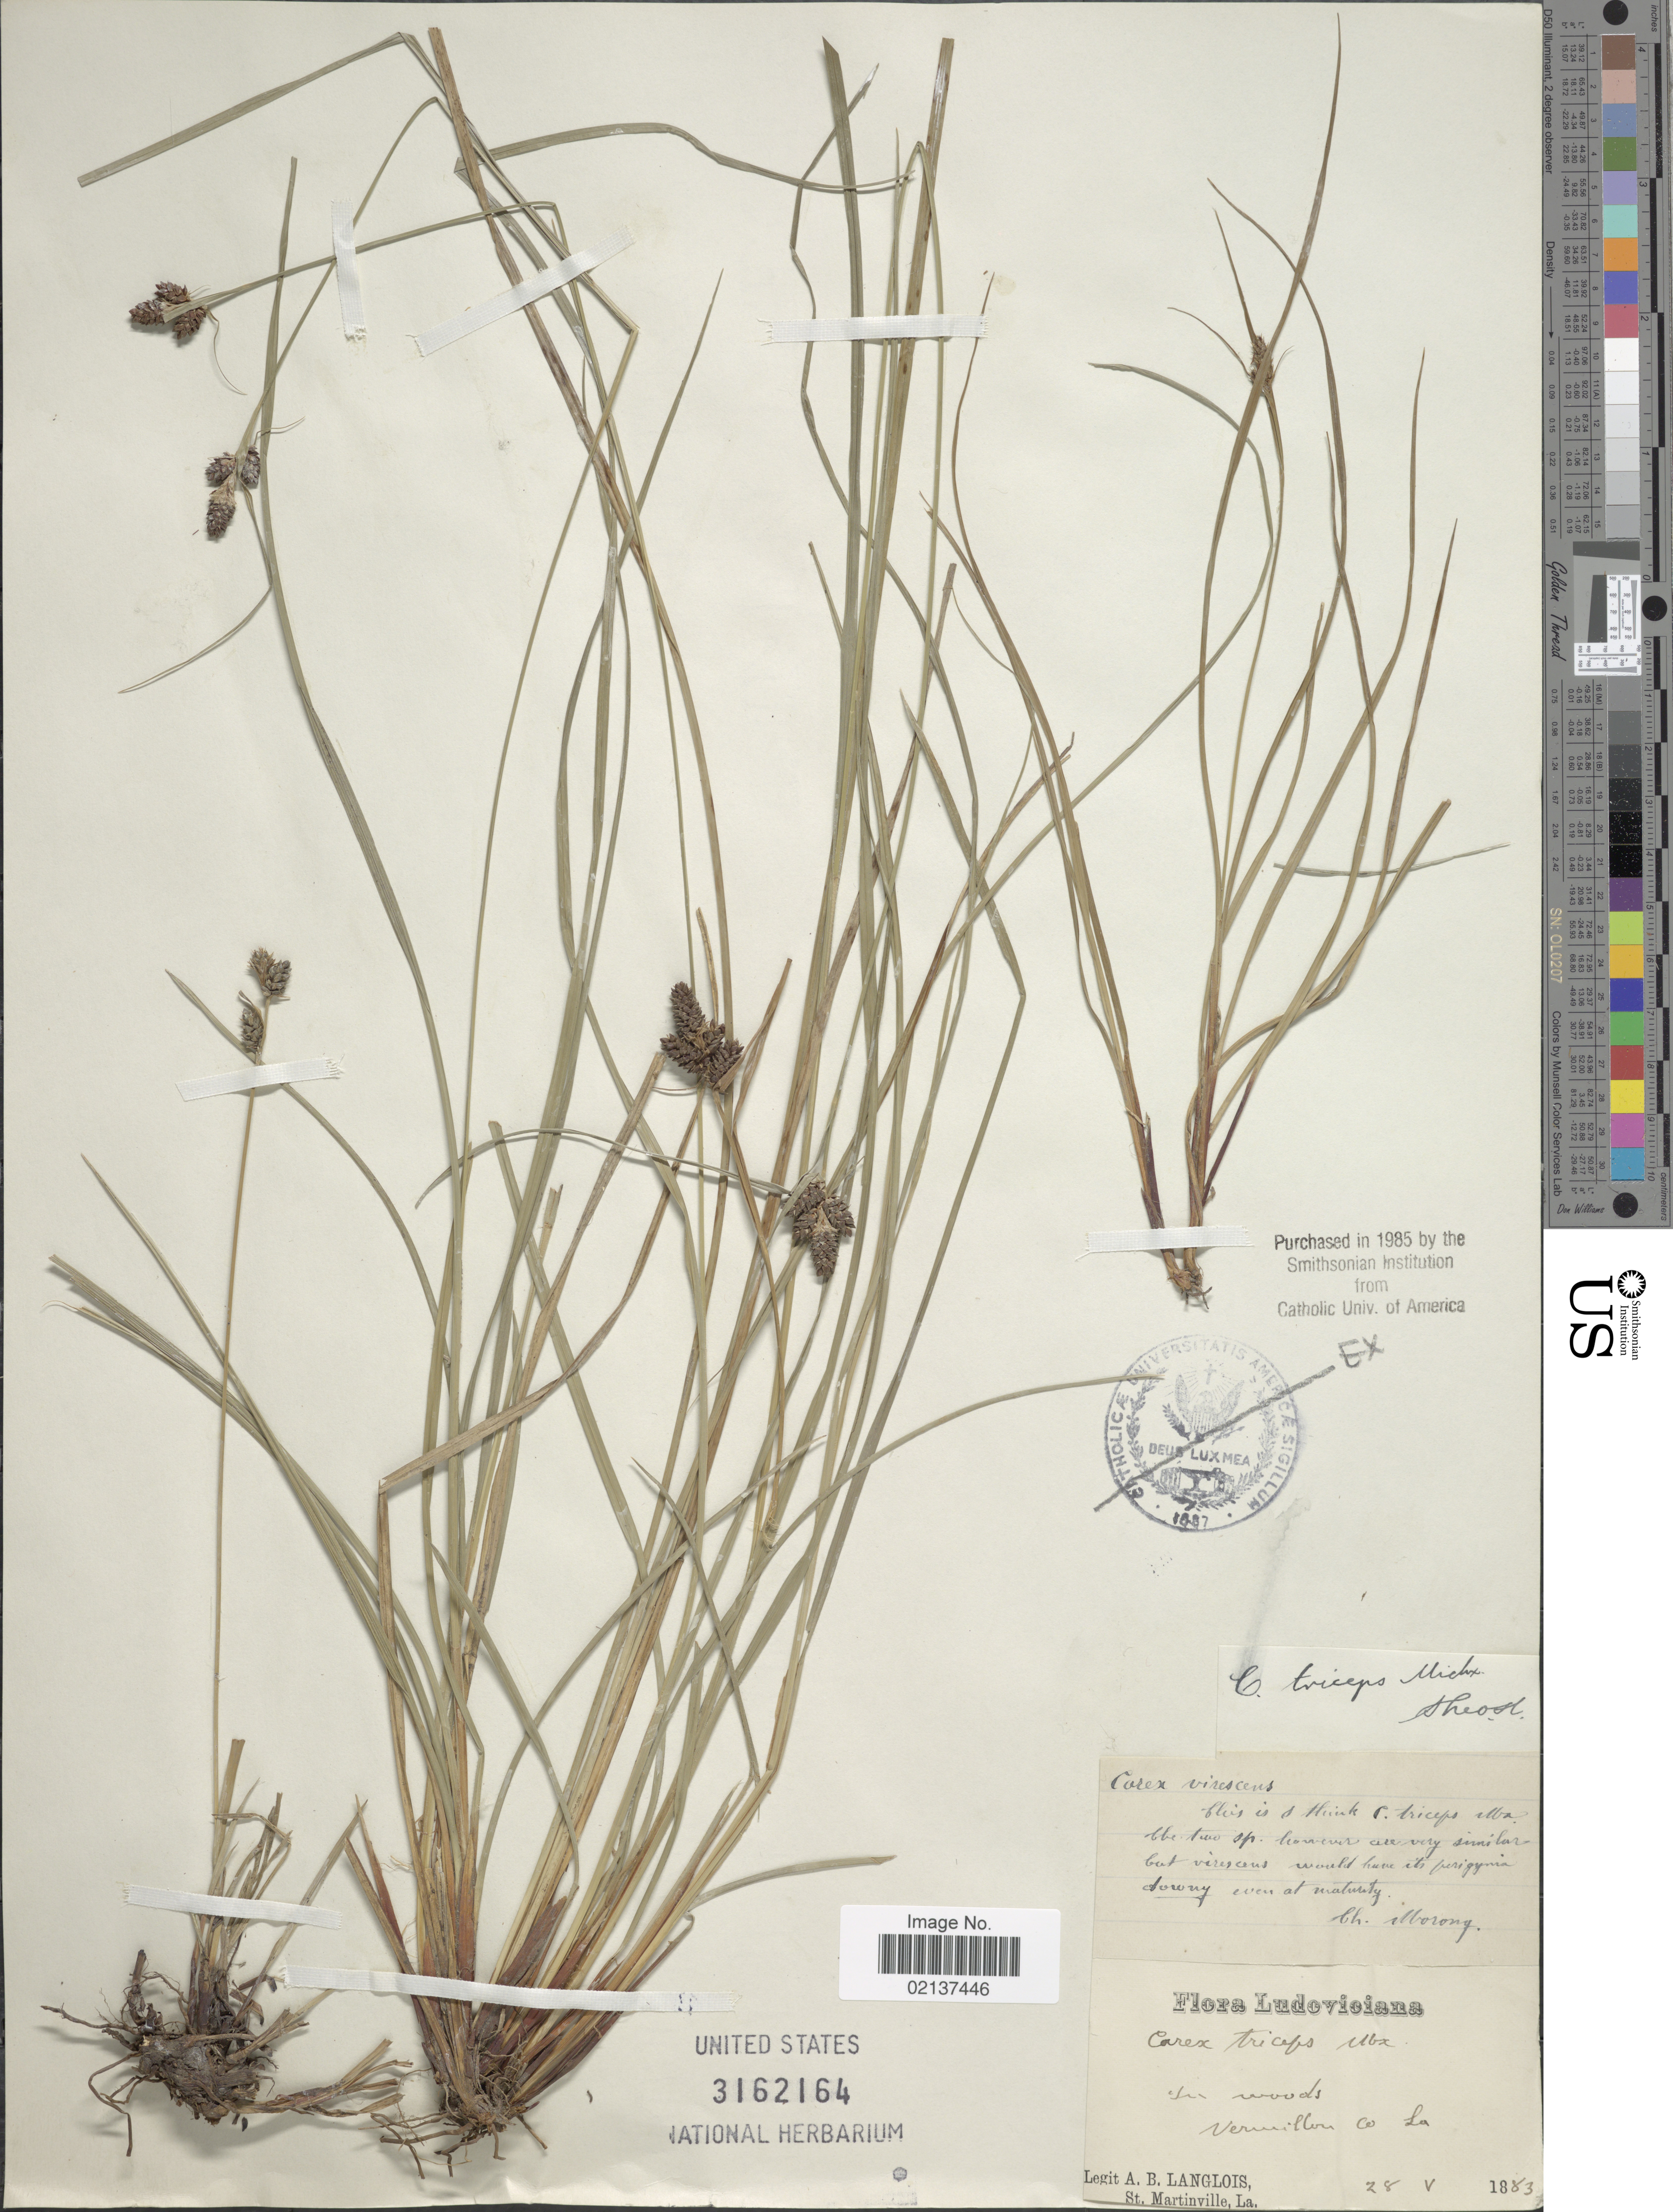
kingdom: Plantae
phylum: Tracheophyta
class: Liliopsida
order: Poales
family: Cyperaceae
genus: Carex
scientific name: Carex hirsutella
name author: Mack.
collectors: A. Langlois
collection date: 1883-05-28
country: United States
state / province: Louisiana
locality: Vermillion Co,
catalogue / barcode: US 3162164